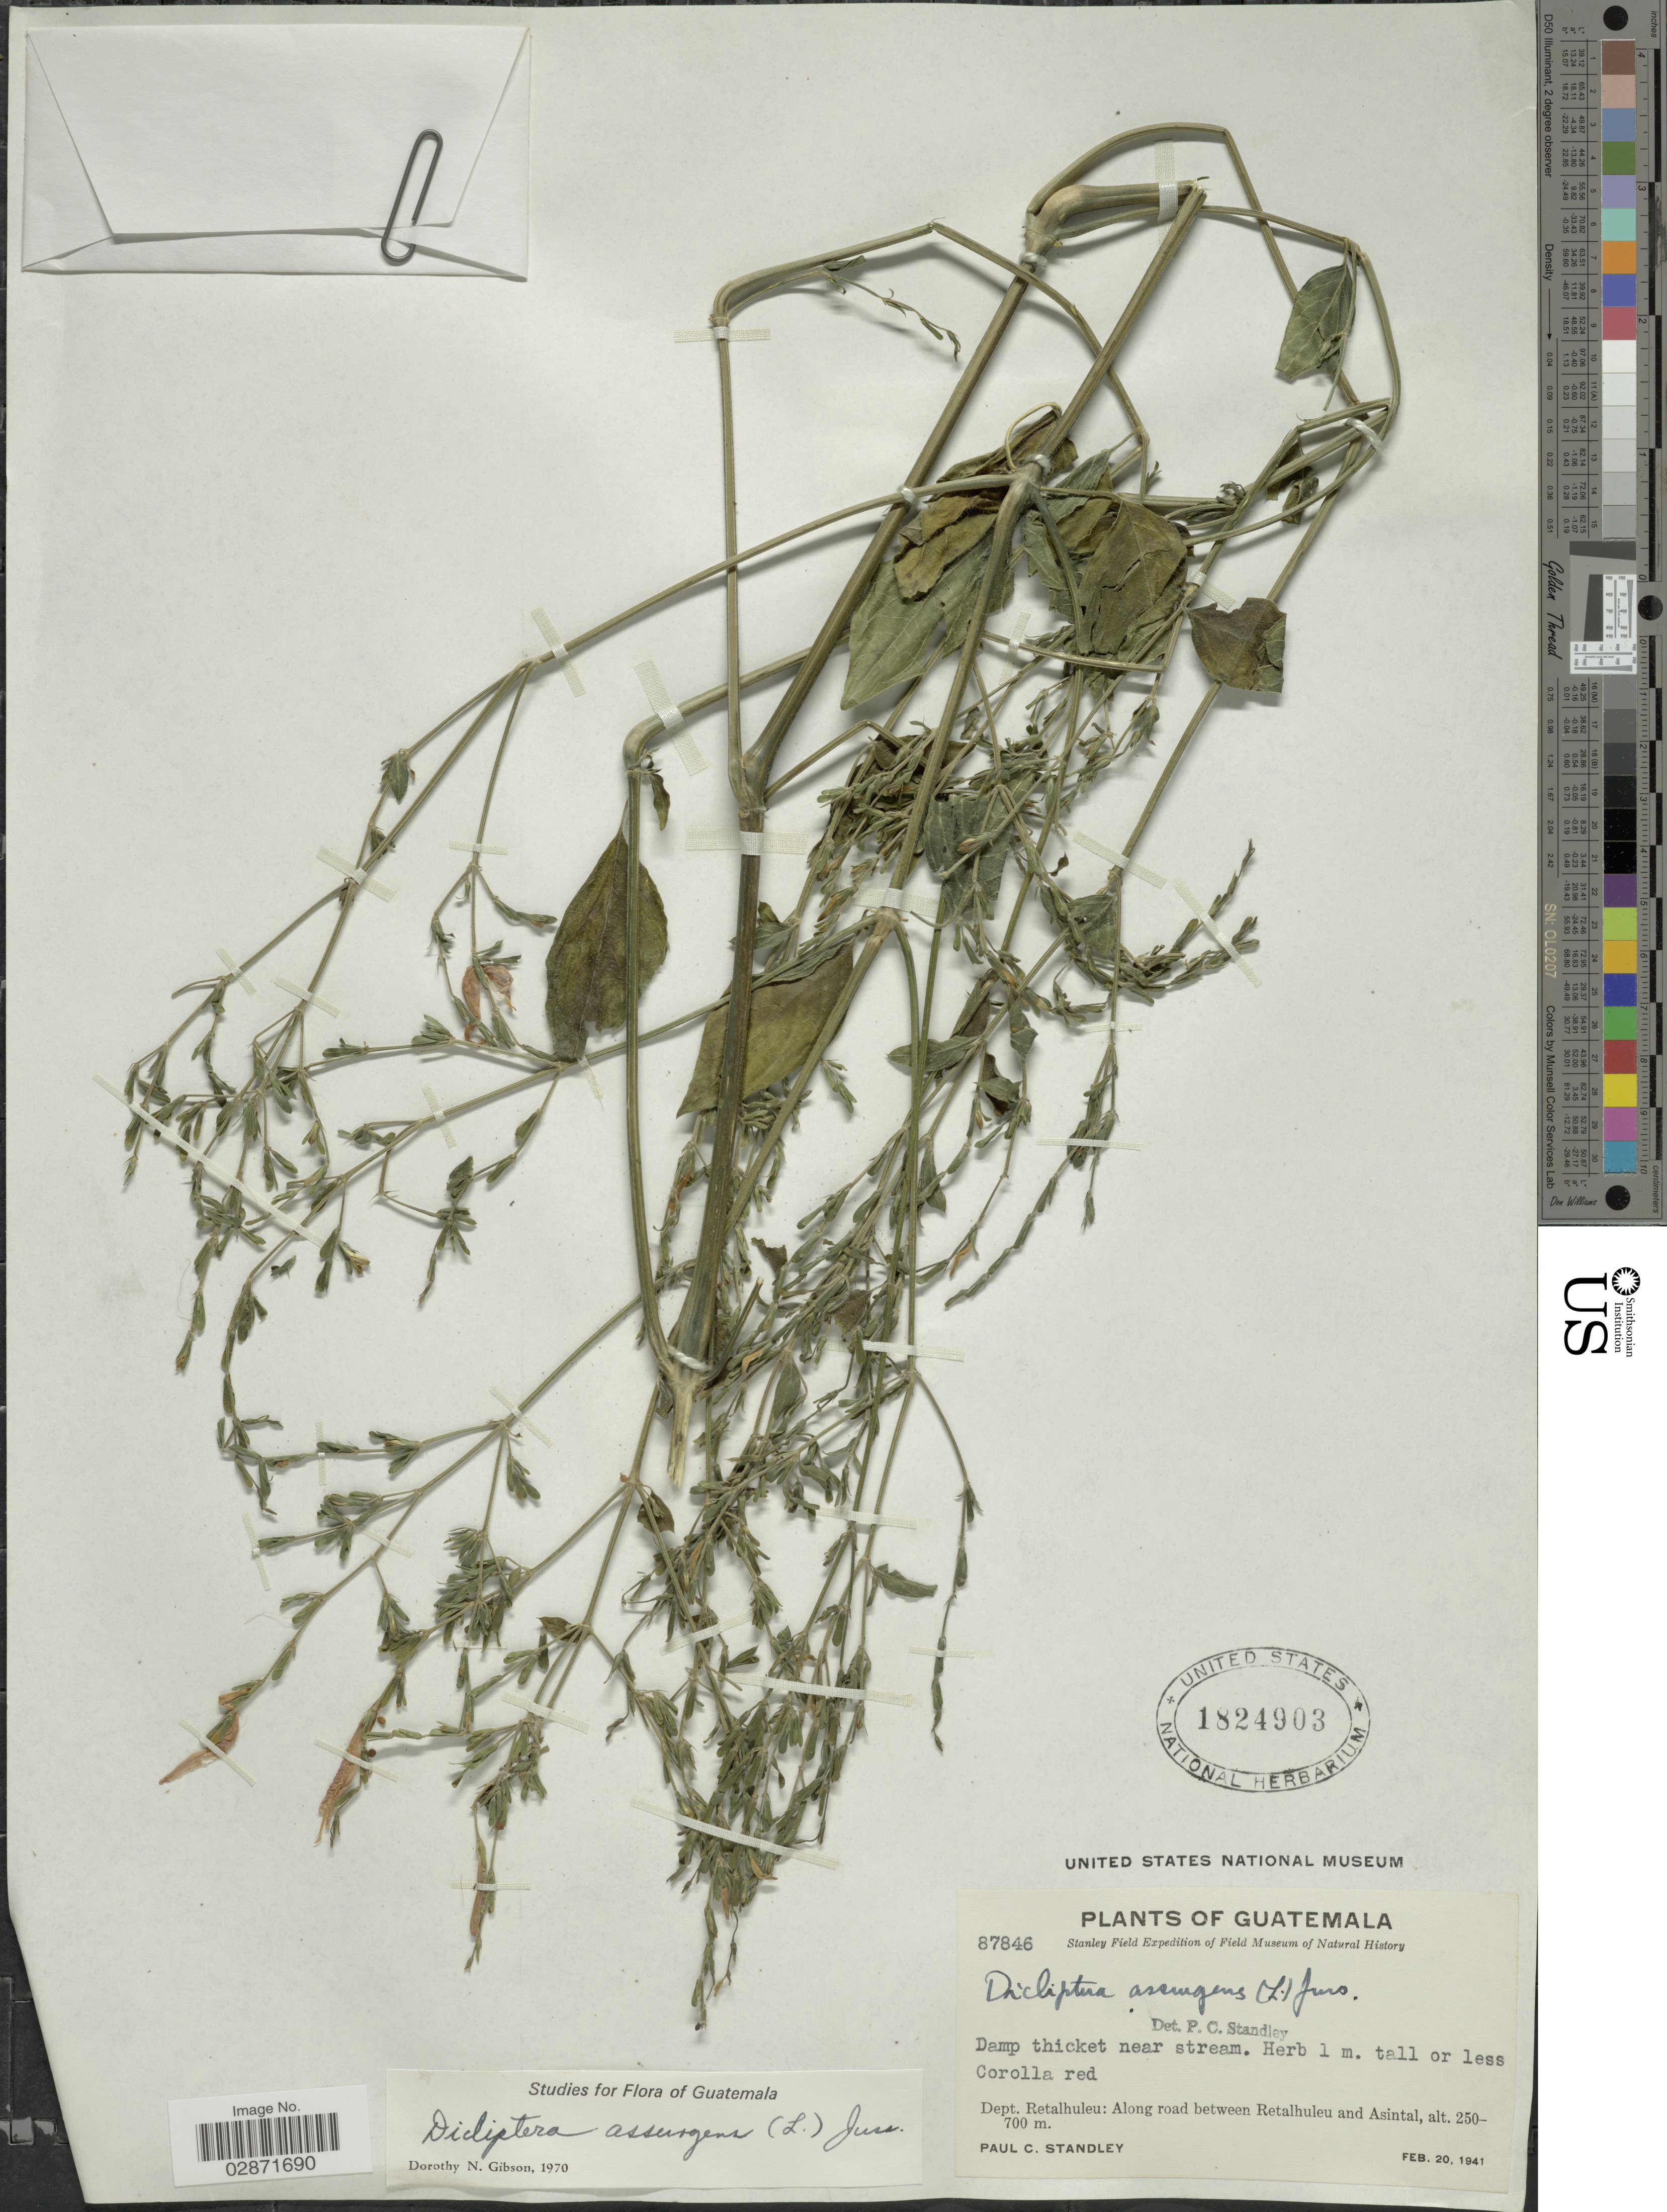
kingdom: Plantae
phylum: Tracheophyta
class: Magnoliopsida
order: Lamiales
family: Acanthaceae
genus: Dicliptera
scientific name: Dicliptera sexangularis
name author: (L.) Juss.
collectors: P. C. Standley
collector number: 87846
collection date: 1941-02-20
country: Guatemala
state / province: Retalhuleu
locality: Dept. Retalhuleu: Along road between Retalhuleu and Asintal.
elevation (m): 250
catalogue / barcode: US 1824903